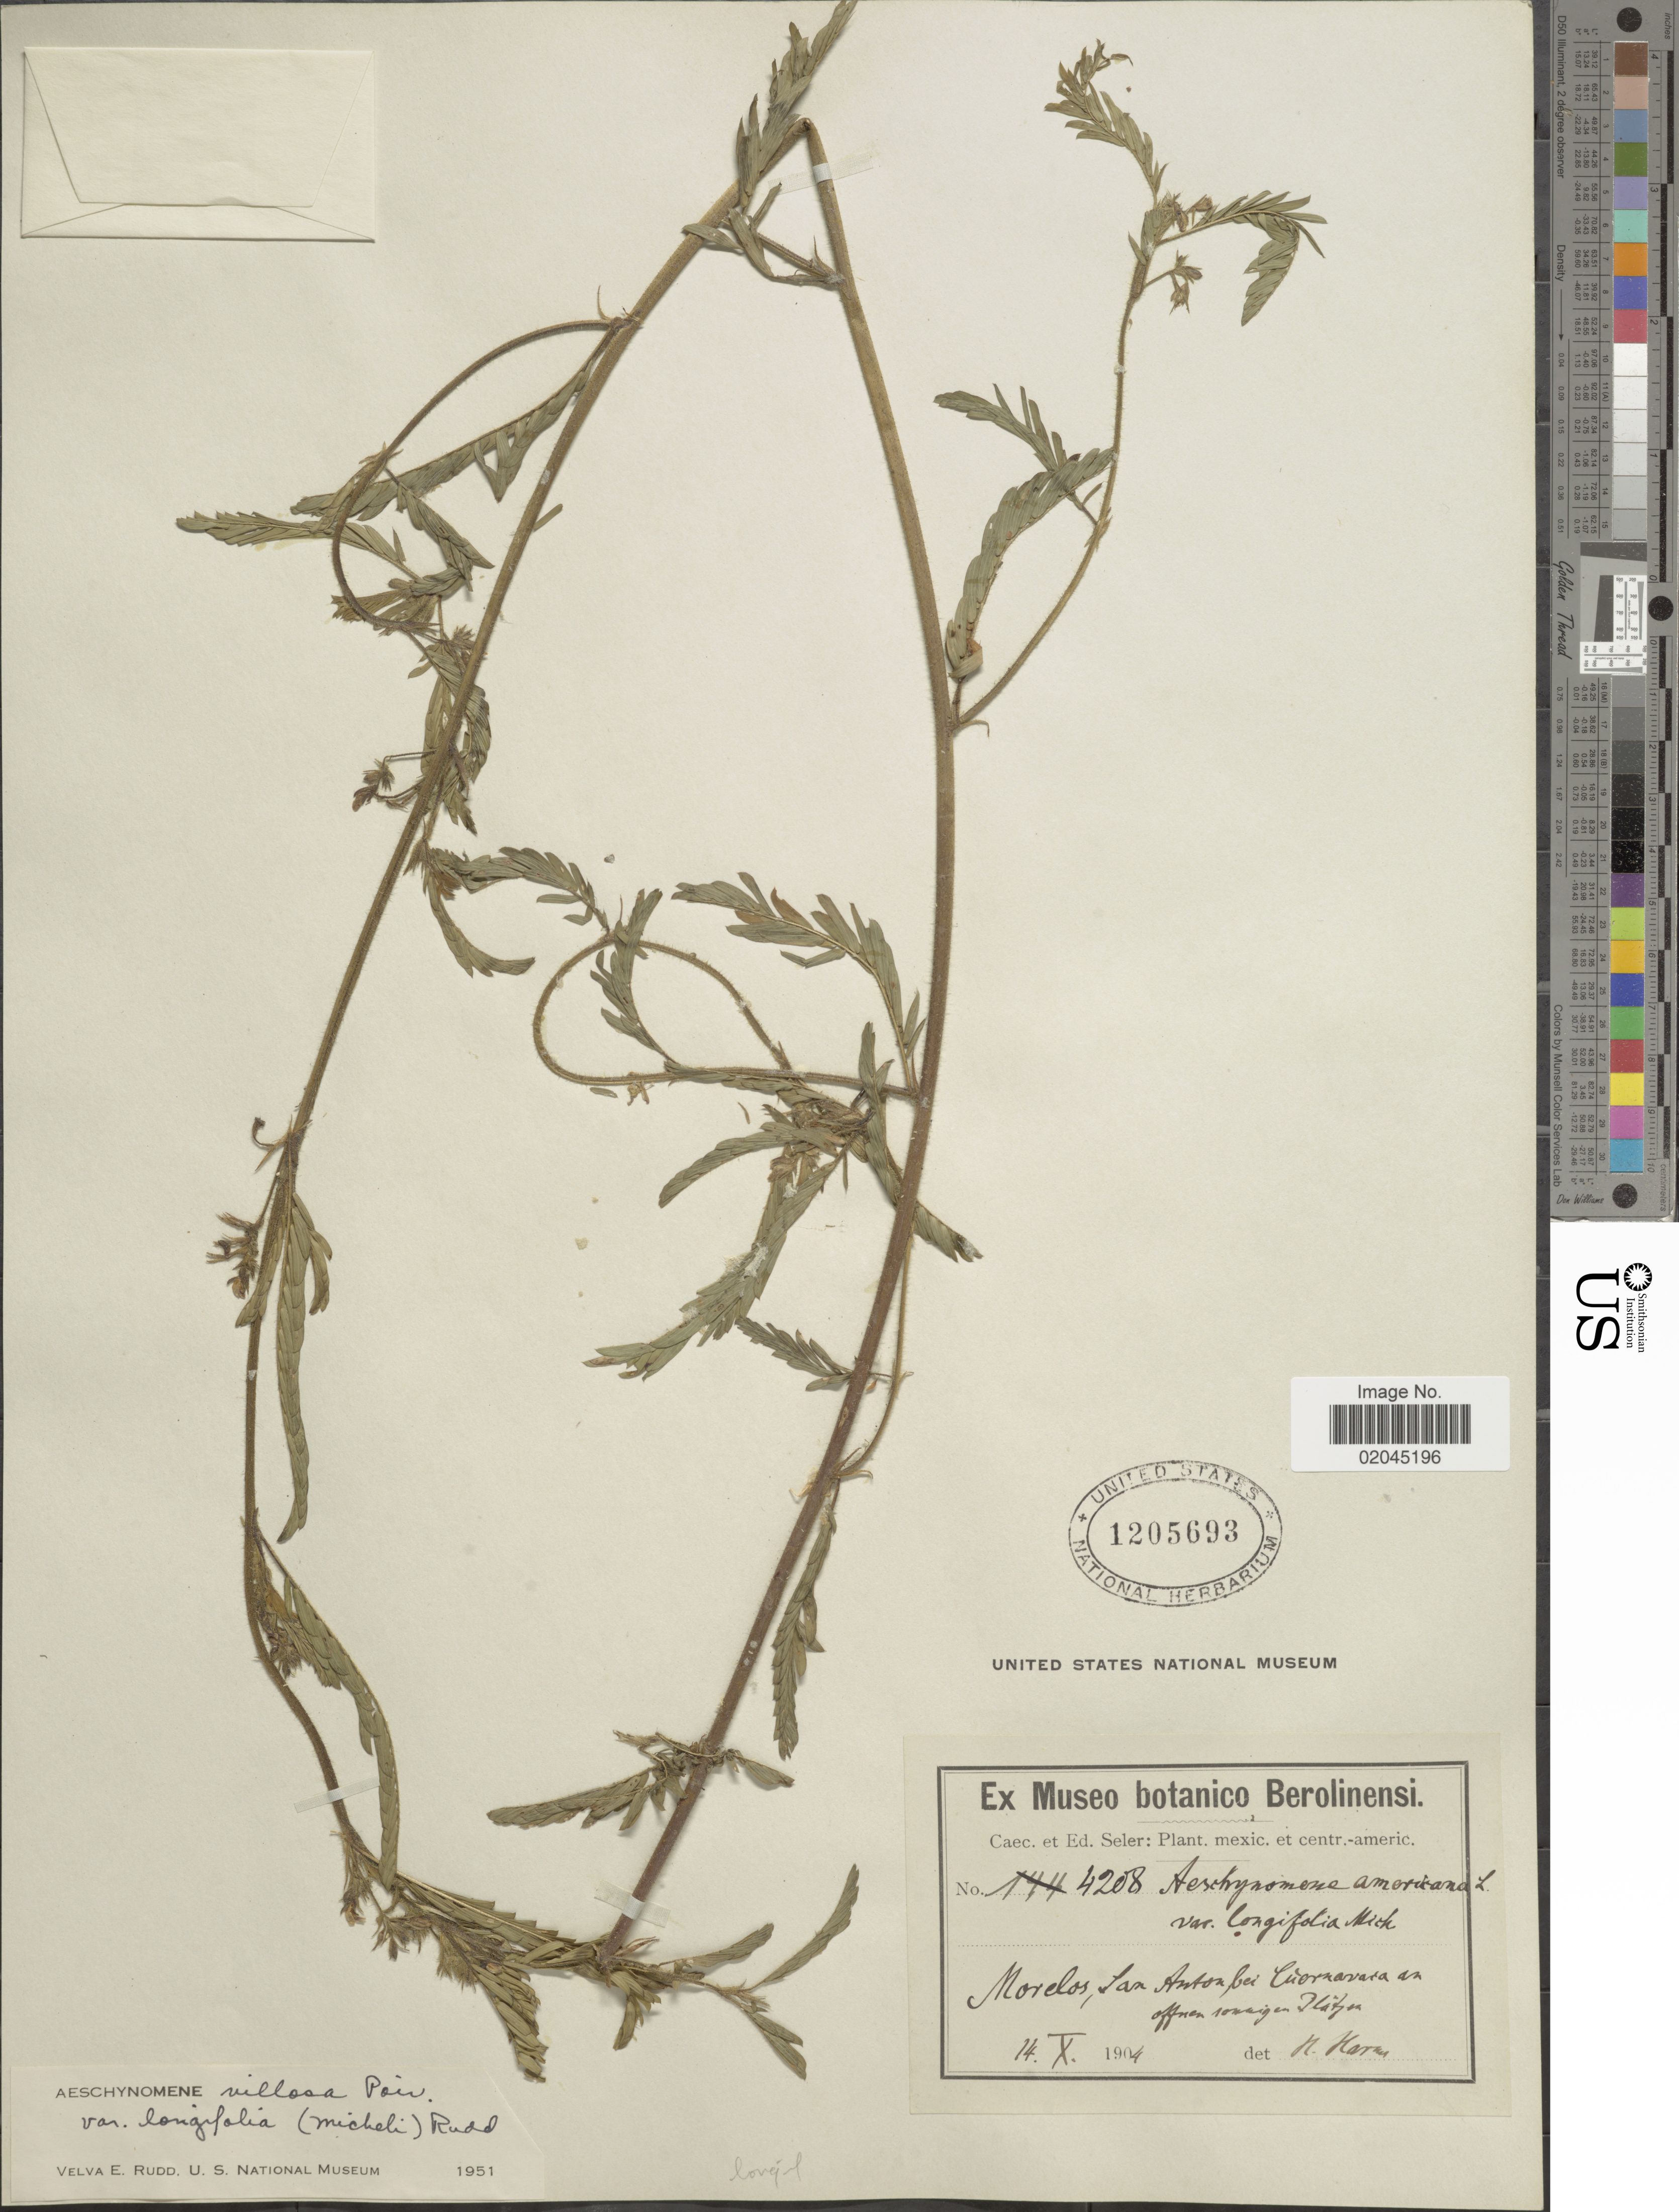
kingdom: Plantae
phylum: Tracheophyta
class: Magnoliopsida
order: Fabales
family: Fabaceae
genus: Aeschynomene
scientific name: Aeschynomene villosa var. longifolia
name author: (Micheli) Rudd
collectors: ex Caec. et Ed Seler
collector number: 4208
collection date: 1904-10-14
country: Mexico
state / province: Morelos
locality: San Anton bei Cuernavaca.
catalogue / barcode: US 1205693